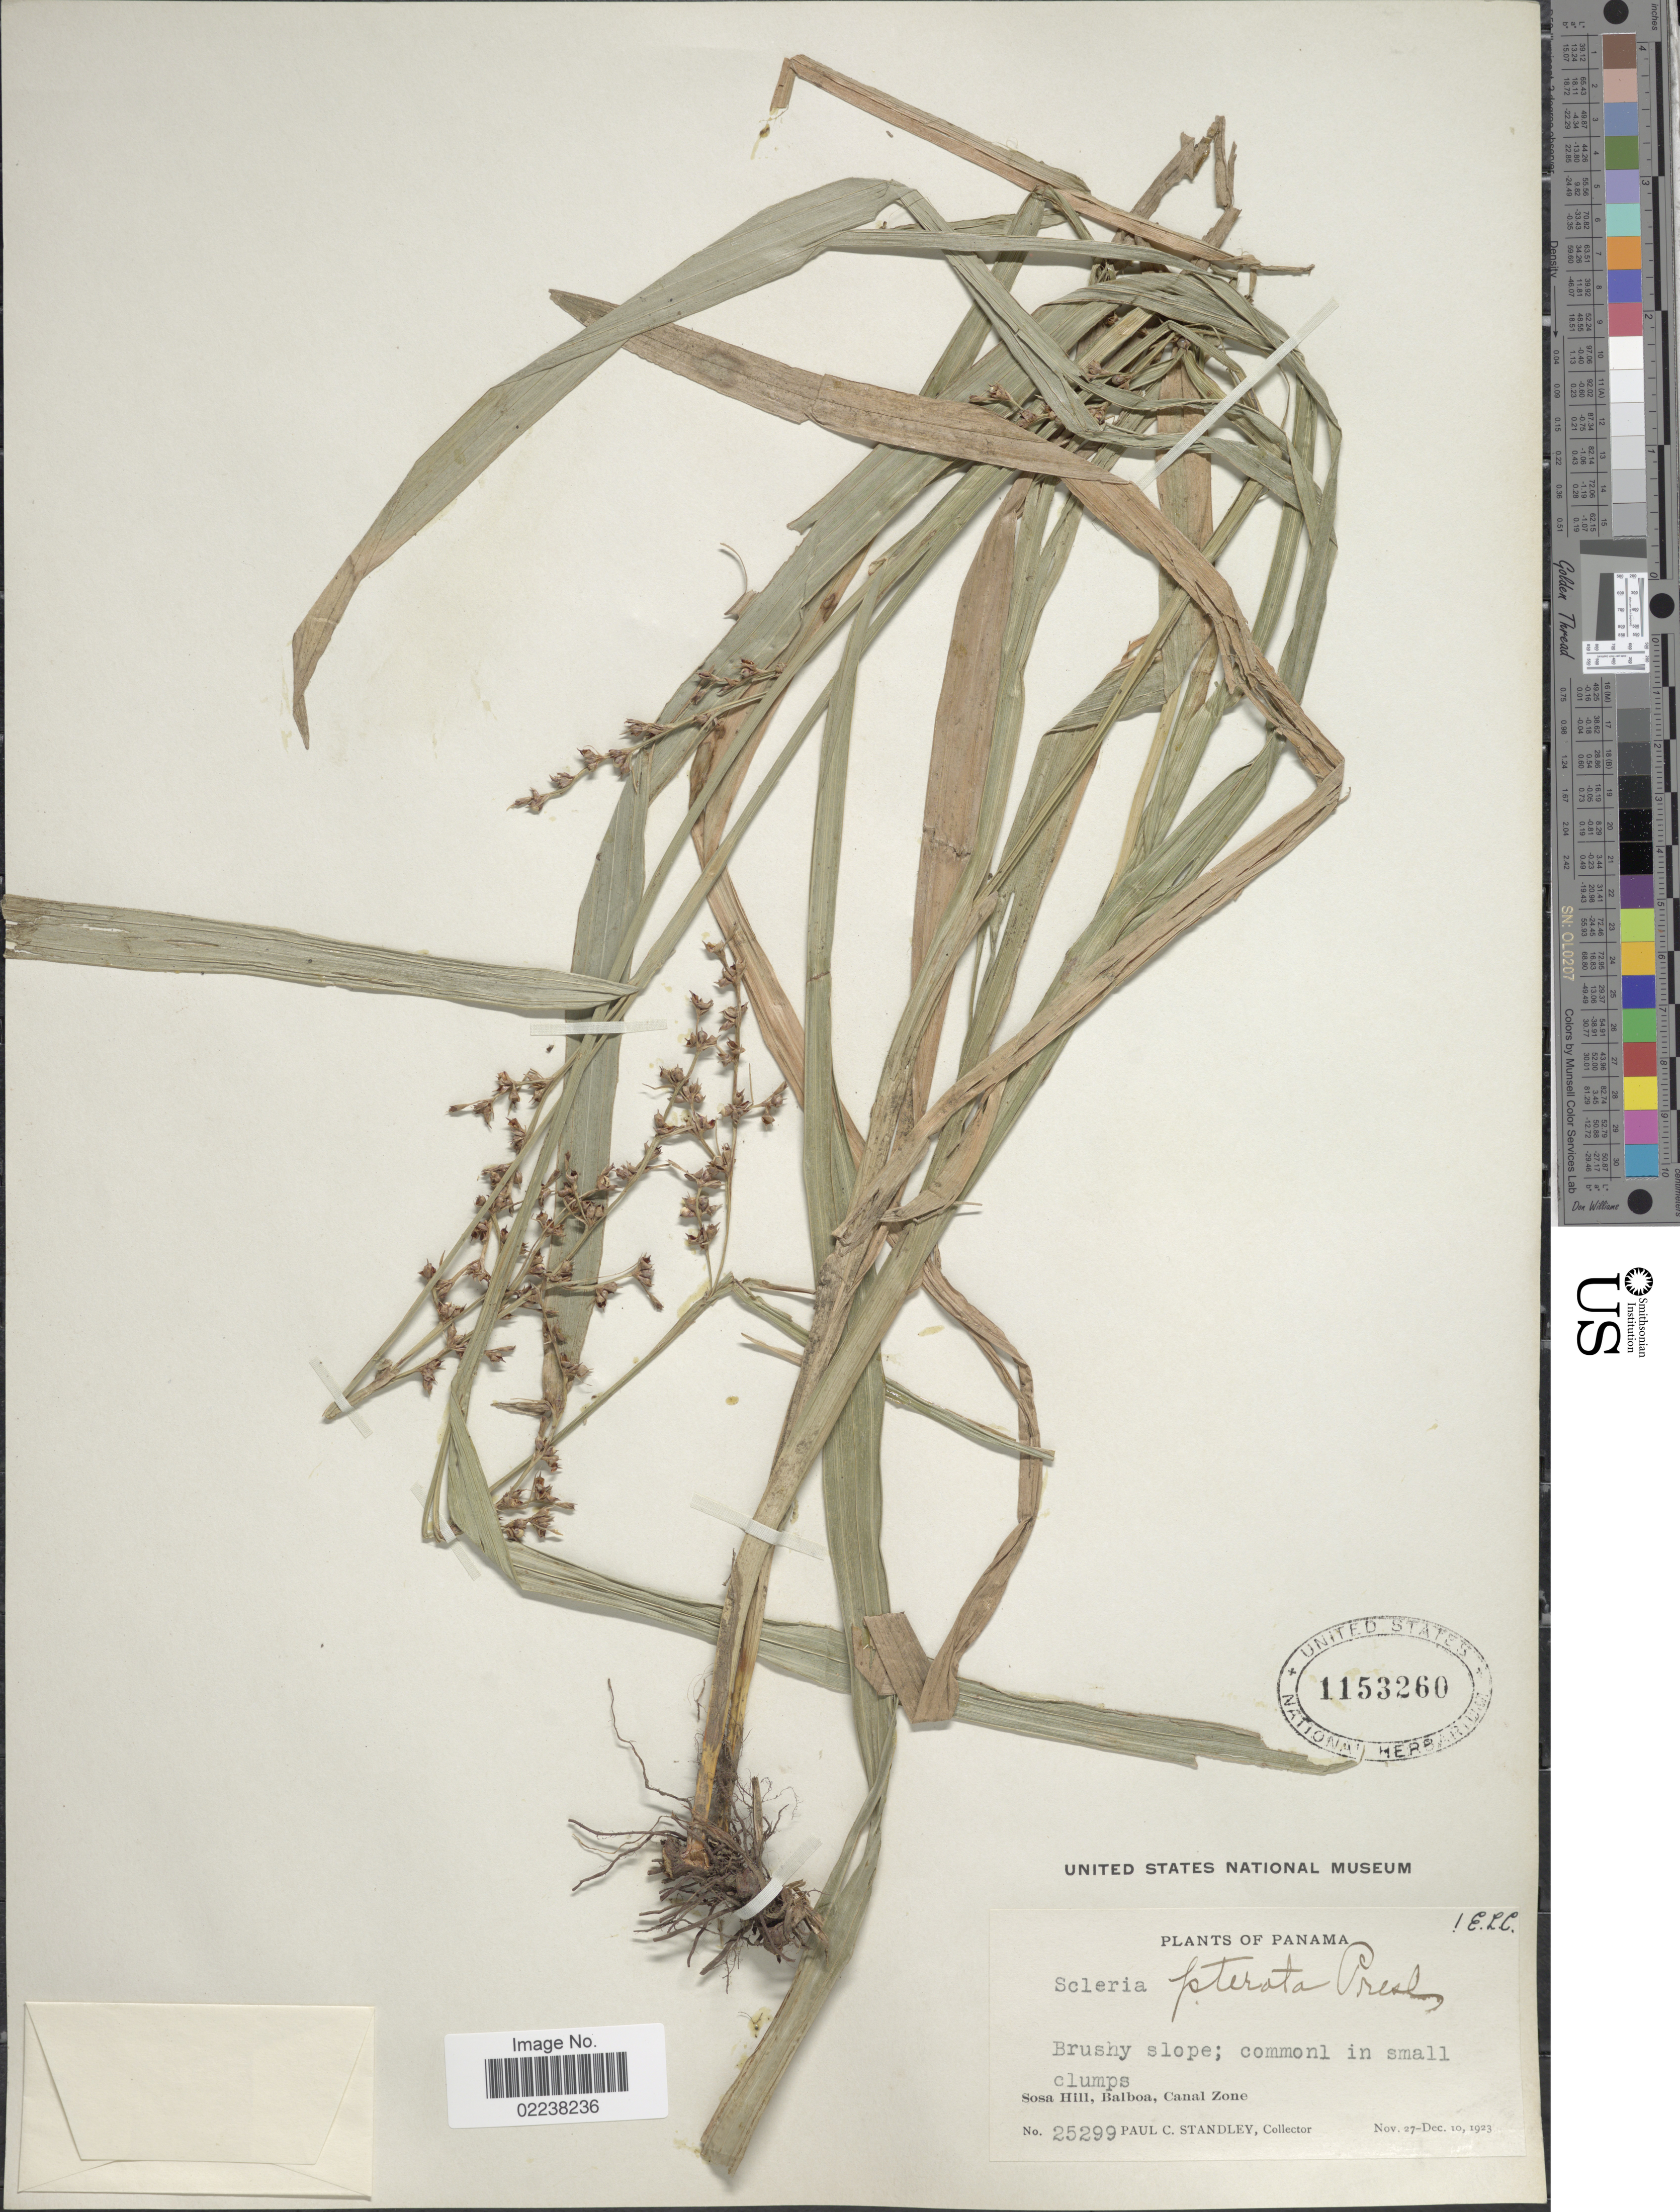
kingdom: Plantae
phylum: Tracheophyta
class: Liliopsida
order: Poales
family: Cyperaceae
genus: Scleria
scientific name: Scleria gaertneri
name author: Raddi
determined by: Strong, Mark T., (BOT), Smithsonian Institution - National Museum of Natural History (UNITED STATES)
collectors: P. C. Standley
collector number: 25299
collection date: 1923-11-27/1923-12-10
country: Panama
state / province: Colón / Panamá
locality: Sosa Hill, Balboa, Canal Zone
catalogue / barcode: US 1153260